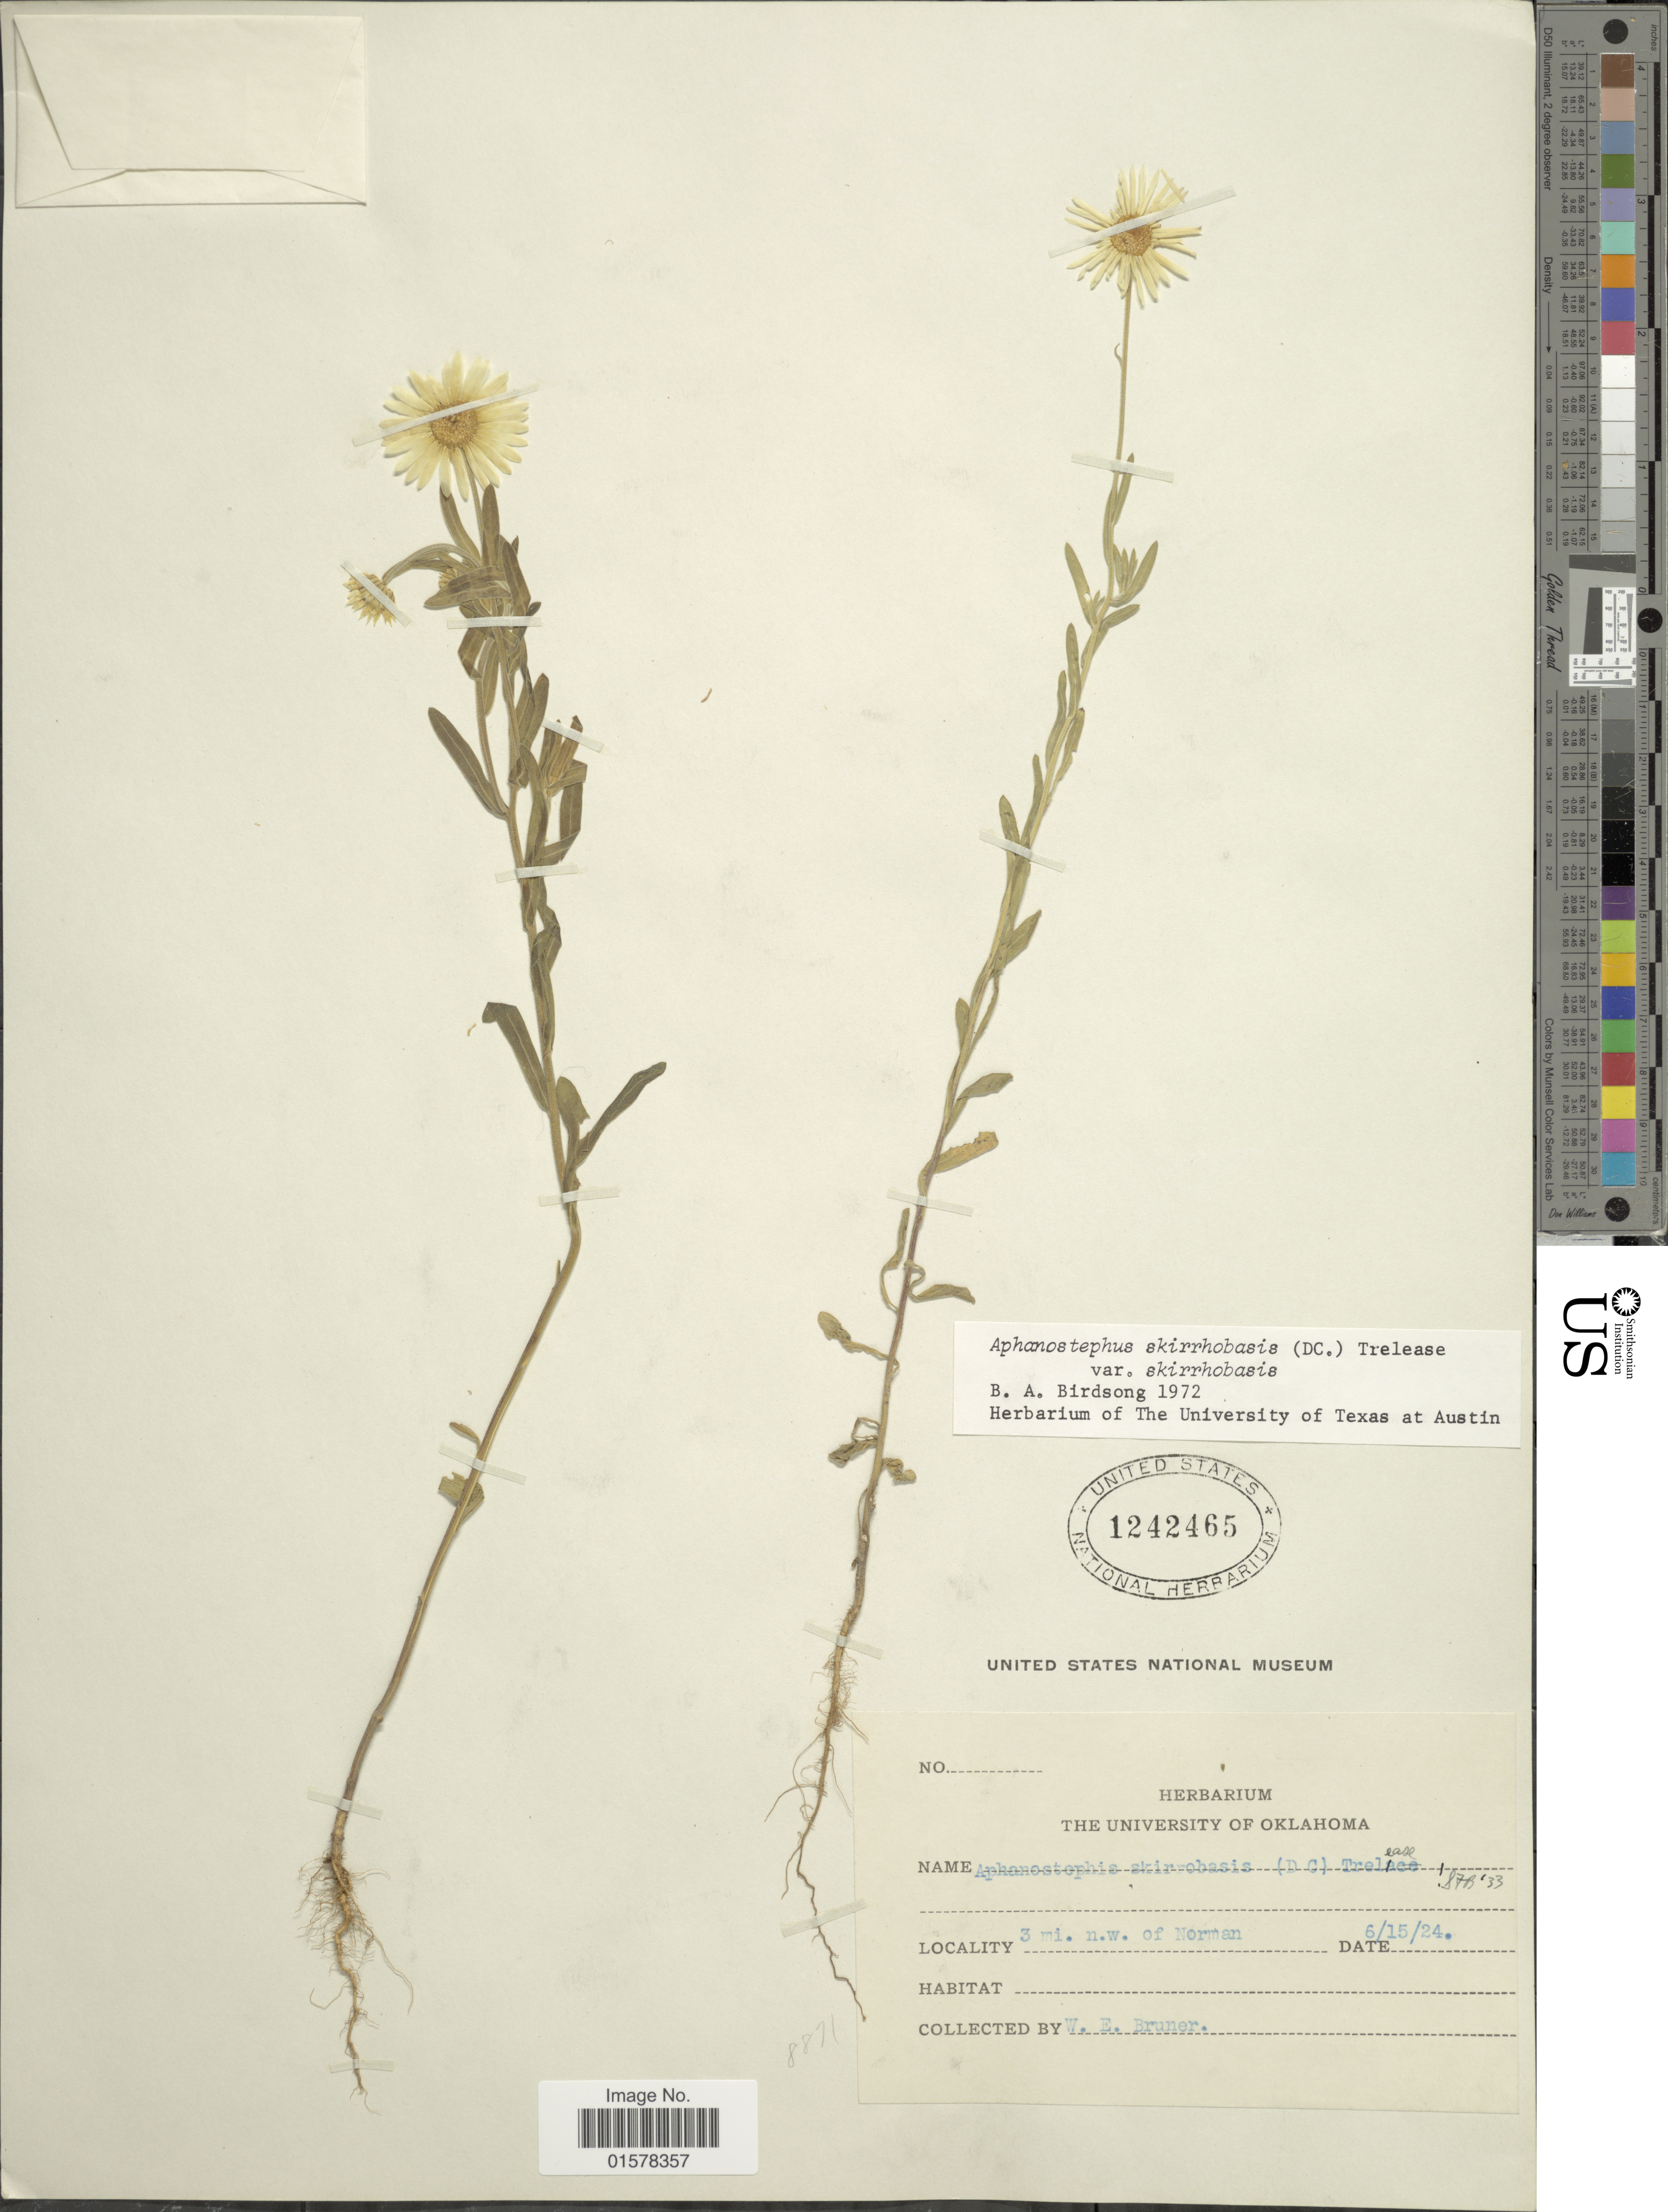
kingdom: Plantae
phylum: Tracheophyta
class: Magnoliopsida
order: Asterales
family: Asteraceae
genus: Aphanostephus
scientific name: Aphanostephus skirrhobasis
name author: (DC.) Trel. ex Coville & Branner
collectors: W. Bruner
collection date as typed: Transcribed d/m/y: 15/6/24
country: United States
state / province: Oklahoma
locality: Oklahoma. 3 mi. n.w. of Norman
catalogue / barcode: US 1242465